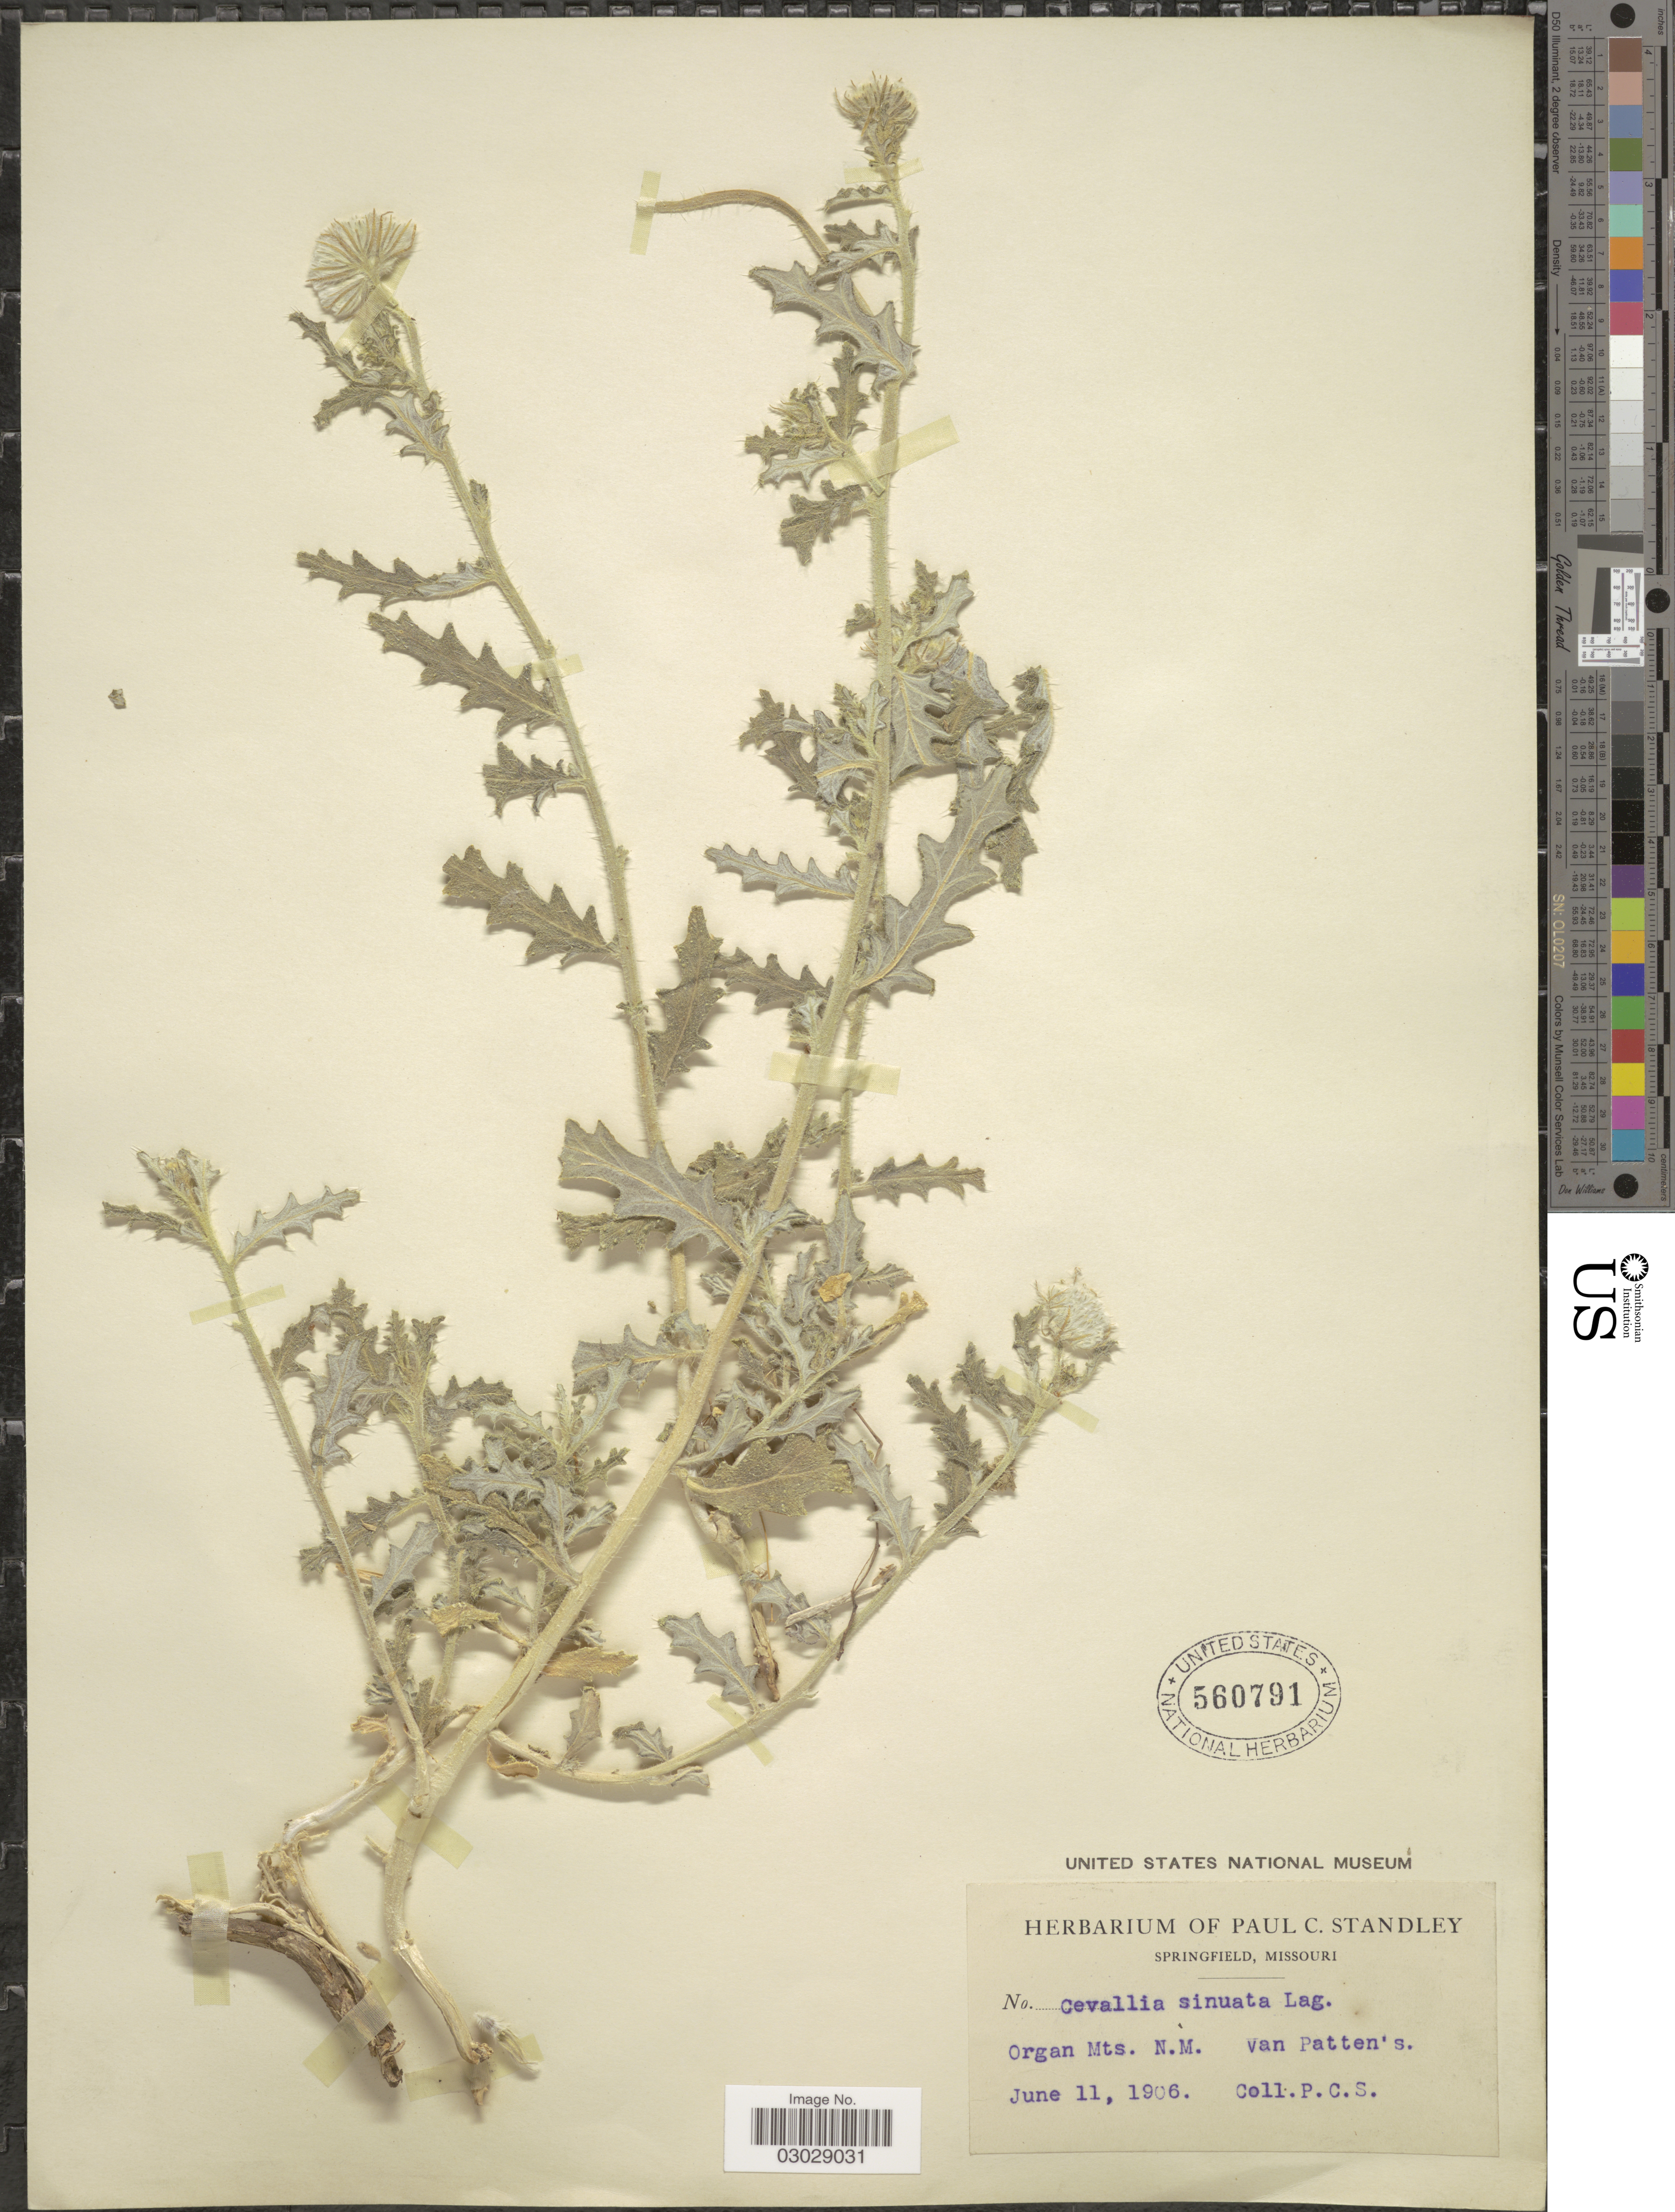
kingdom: Plantae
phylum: Tracheophyta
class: Magnoliopsida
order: Cornales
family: Loasaceae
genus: Cevallia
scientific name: Cevallia sinuata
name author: Lag.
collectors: P. C. Standley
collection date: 1906-06-11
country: United States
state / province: New Mexico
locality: Organ Mts. N. M. Van Paten's.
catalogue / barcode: US 560791